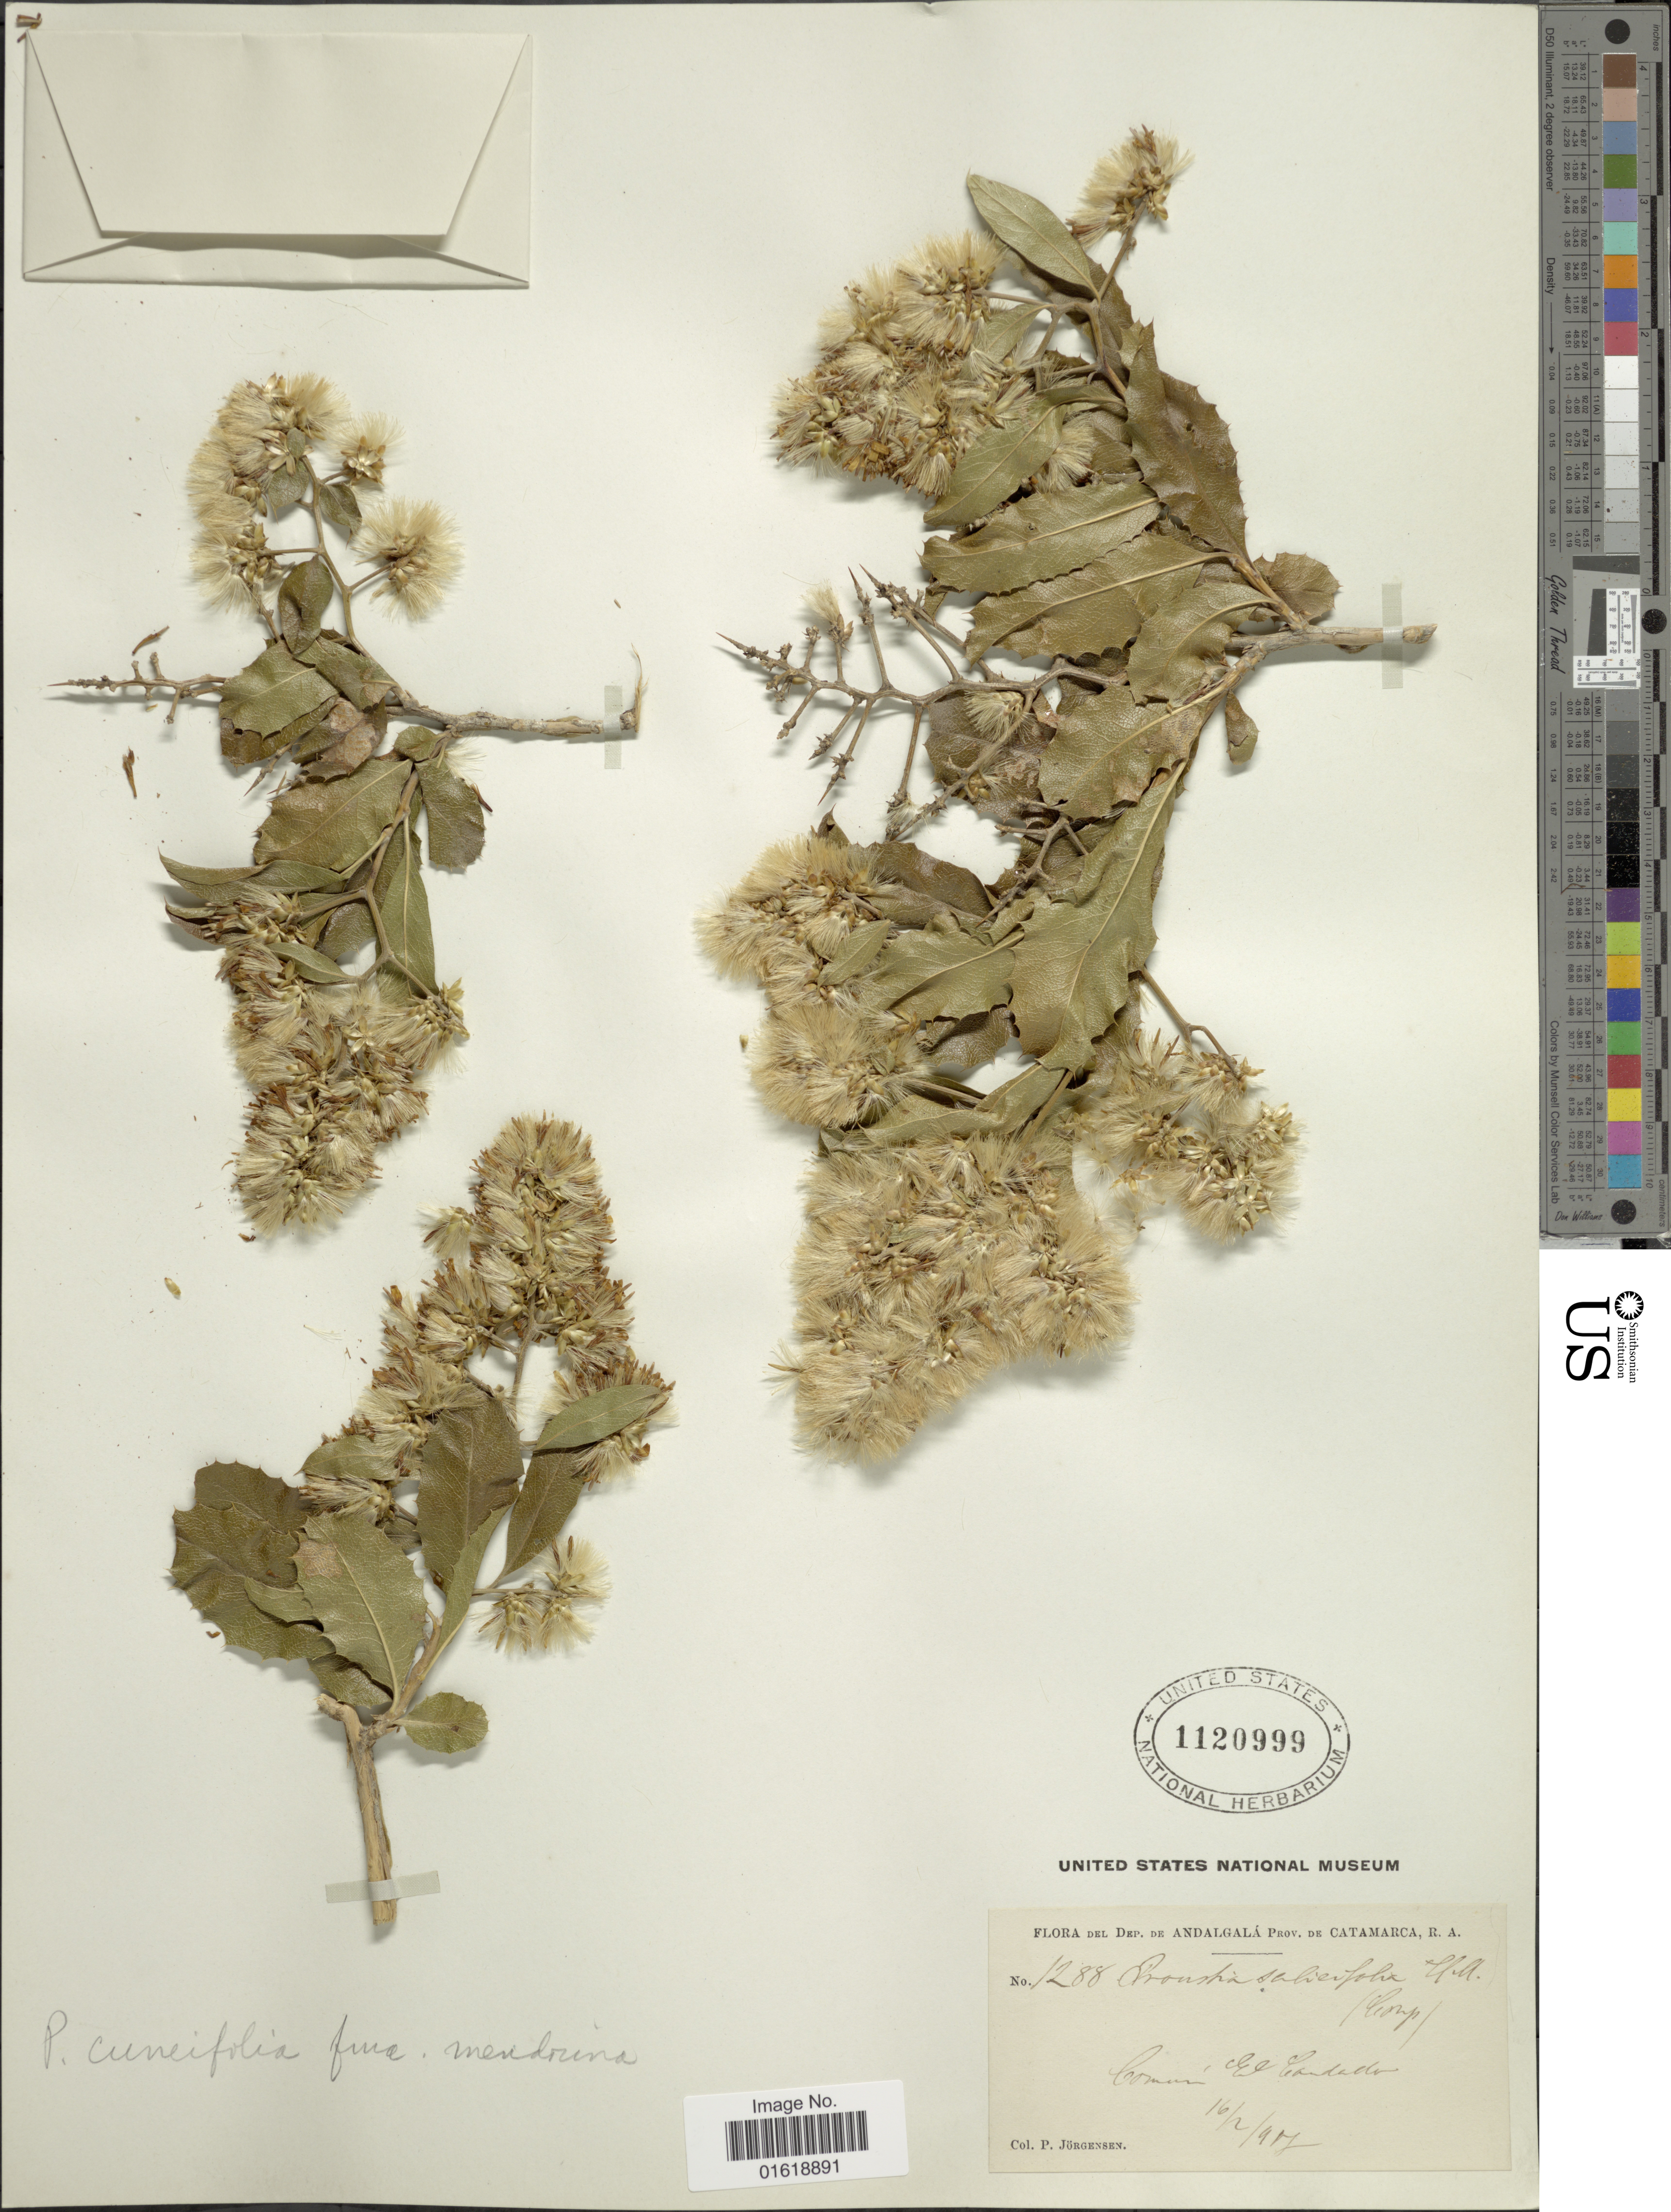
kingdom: Plantae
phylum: Tracheophyta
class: Magnoliopsida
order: Asterales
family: Asteraceae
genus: Proustia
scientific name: Proustia cuneifolia subsp. mendocina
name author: (Phil.) Katinas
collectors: P. Jörgensen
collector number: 1288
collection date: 1907-02-16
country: Argentina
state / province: Catamarca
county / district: Andalgalá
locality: El Candado.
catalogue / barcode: US 1120999